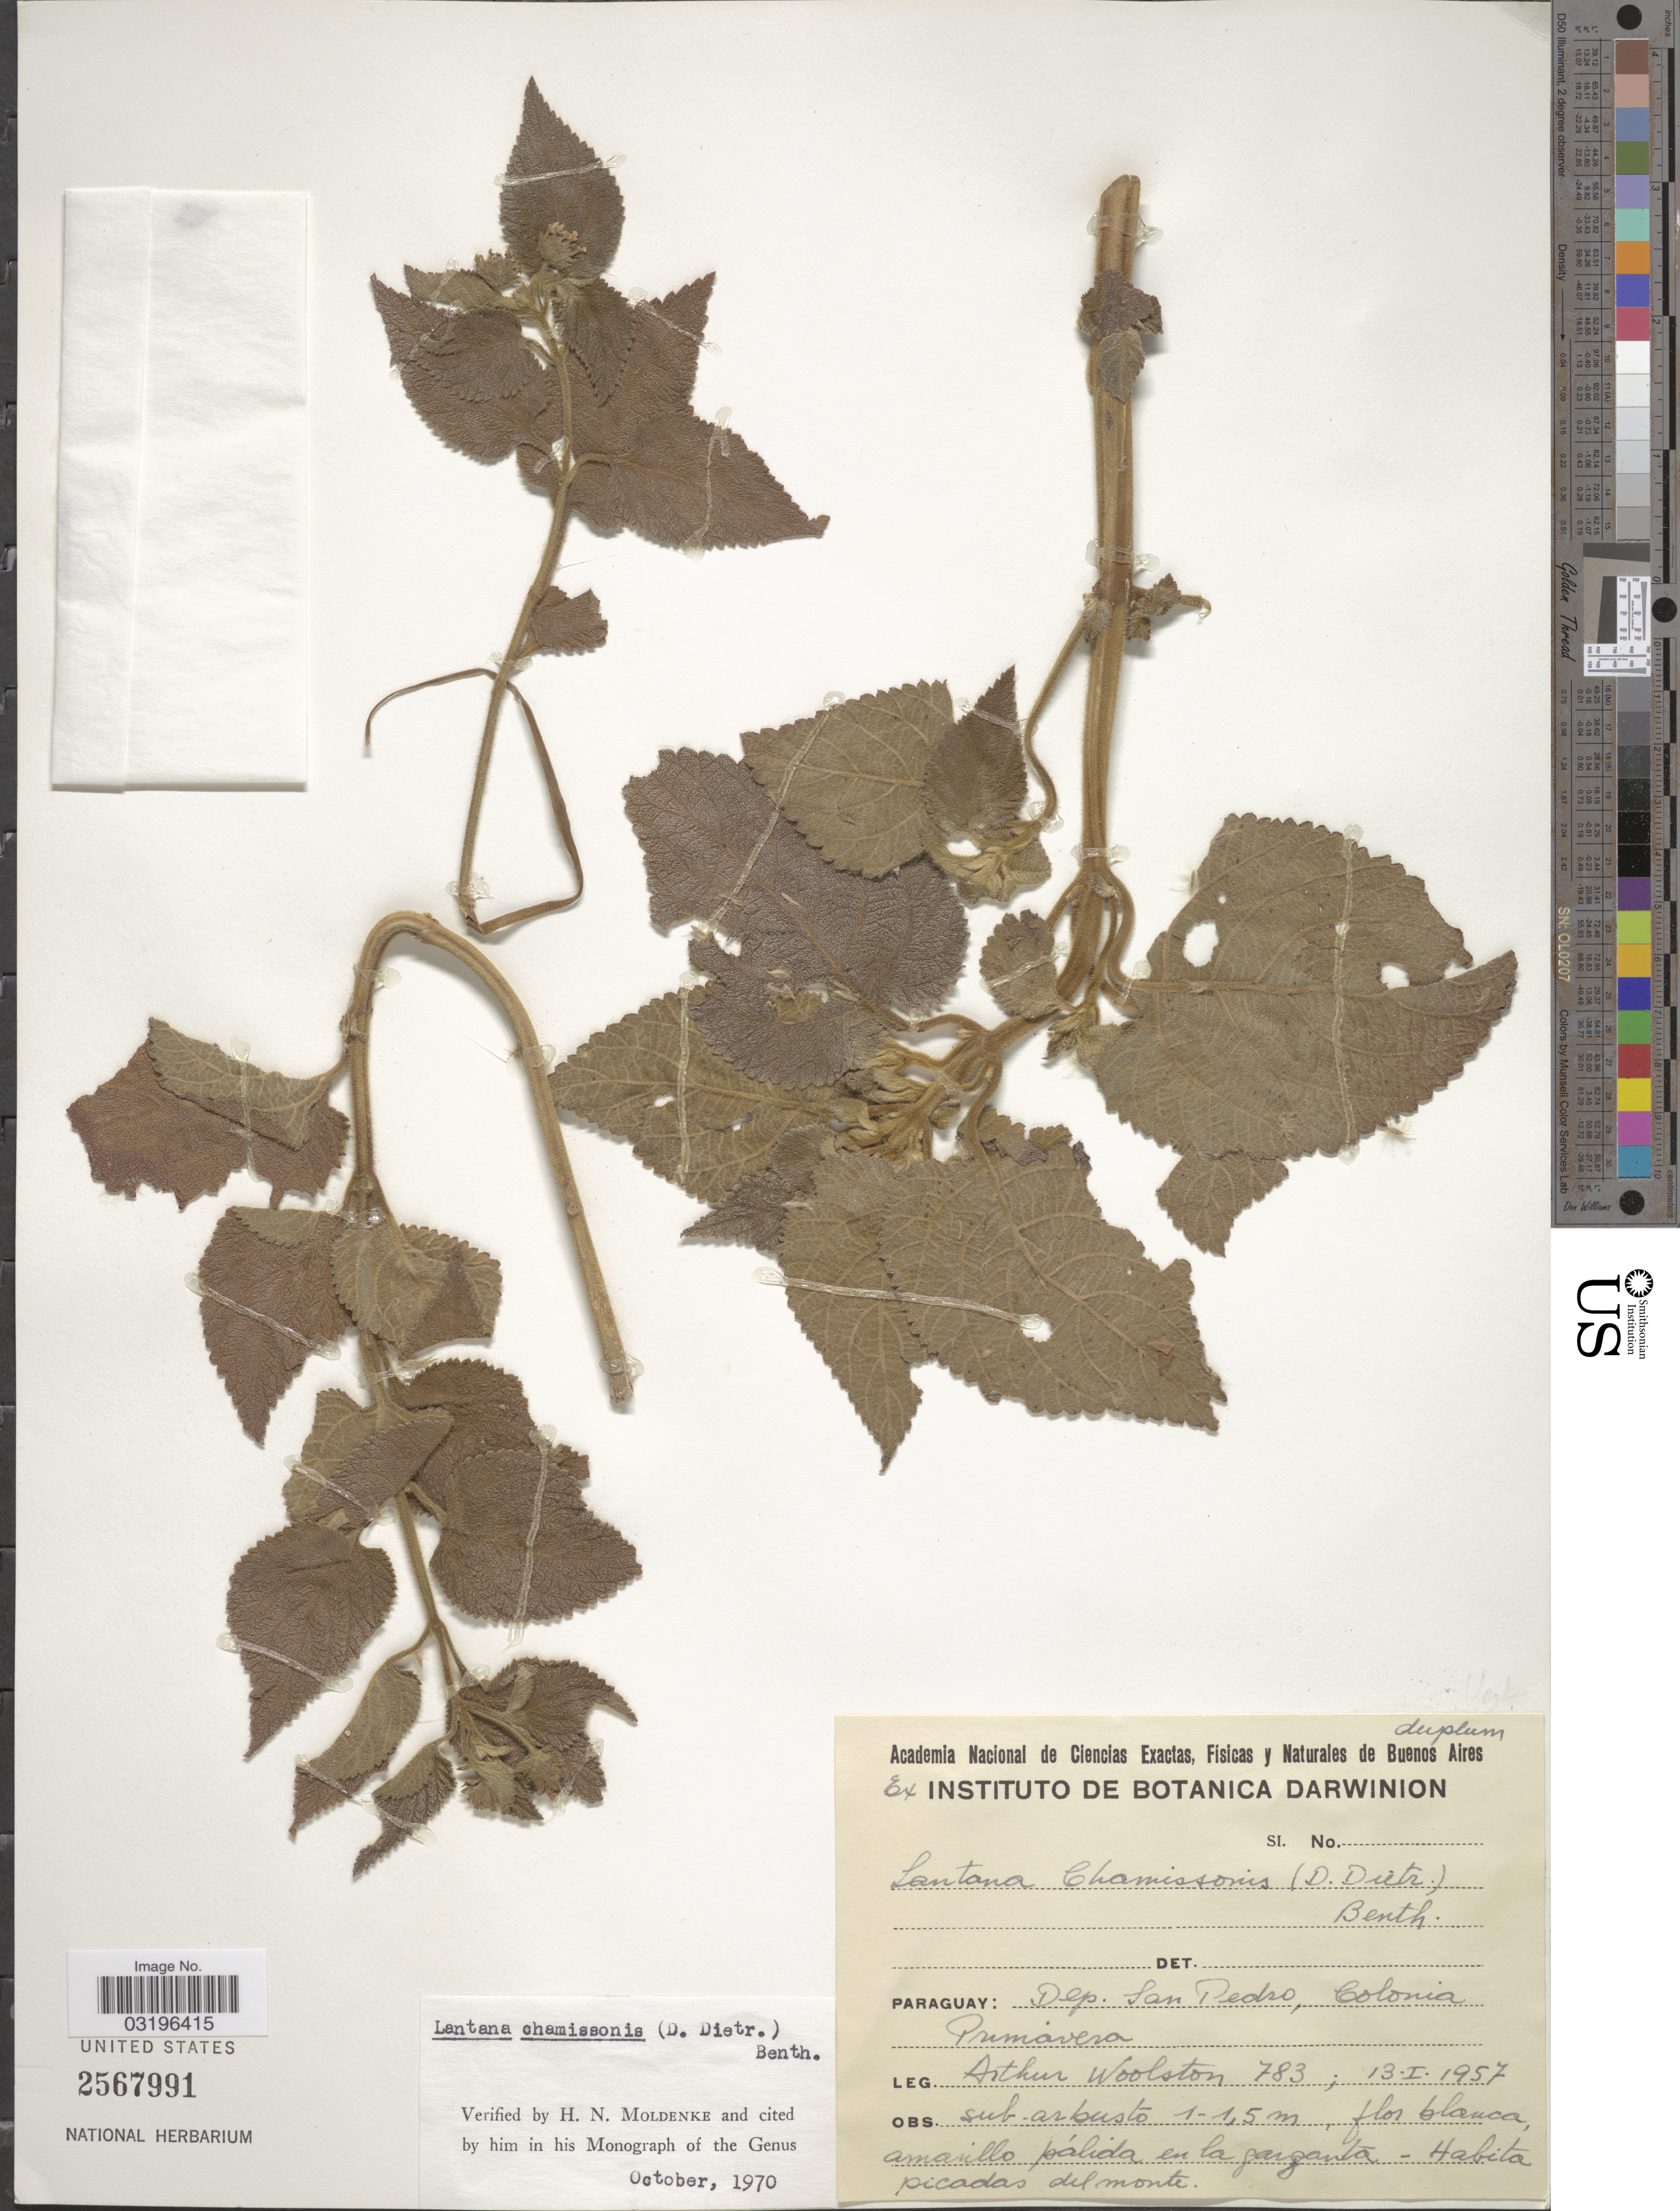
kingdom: Plantae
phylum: Tracheophyta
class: Magnoliopsida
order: Lamiales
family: Verbenaceae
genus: Lantana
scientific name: Lantana chamissonis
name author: Benth. ex B.D. Jacks.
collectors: A. L. Woolston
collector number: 783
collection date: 1957-01-13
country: Paraguay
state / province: San Pedro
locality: Dep. San Pedro, Colonia Primavera.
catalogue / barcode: US 2567991